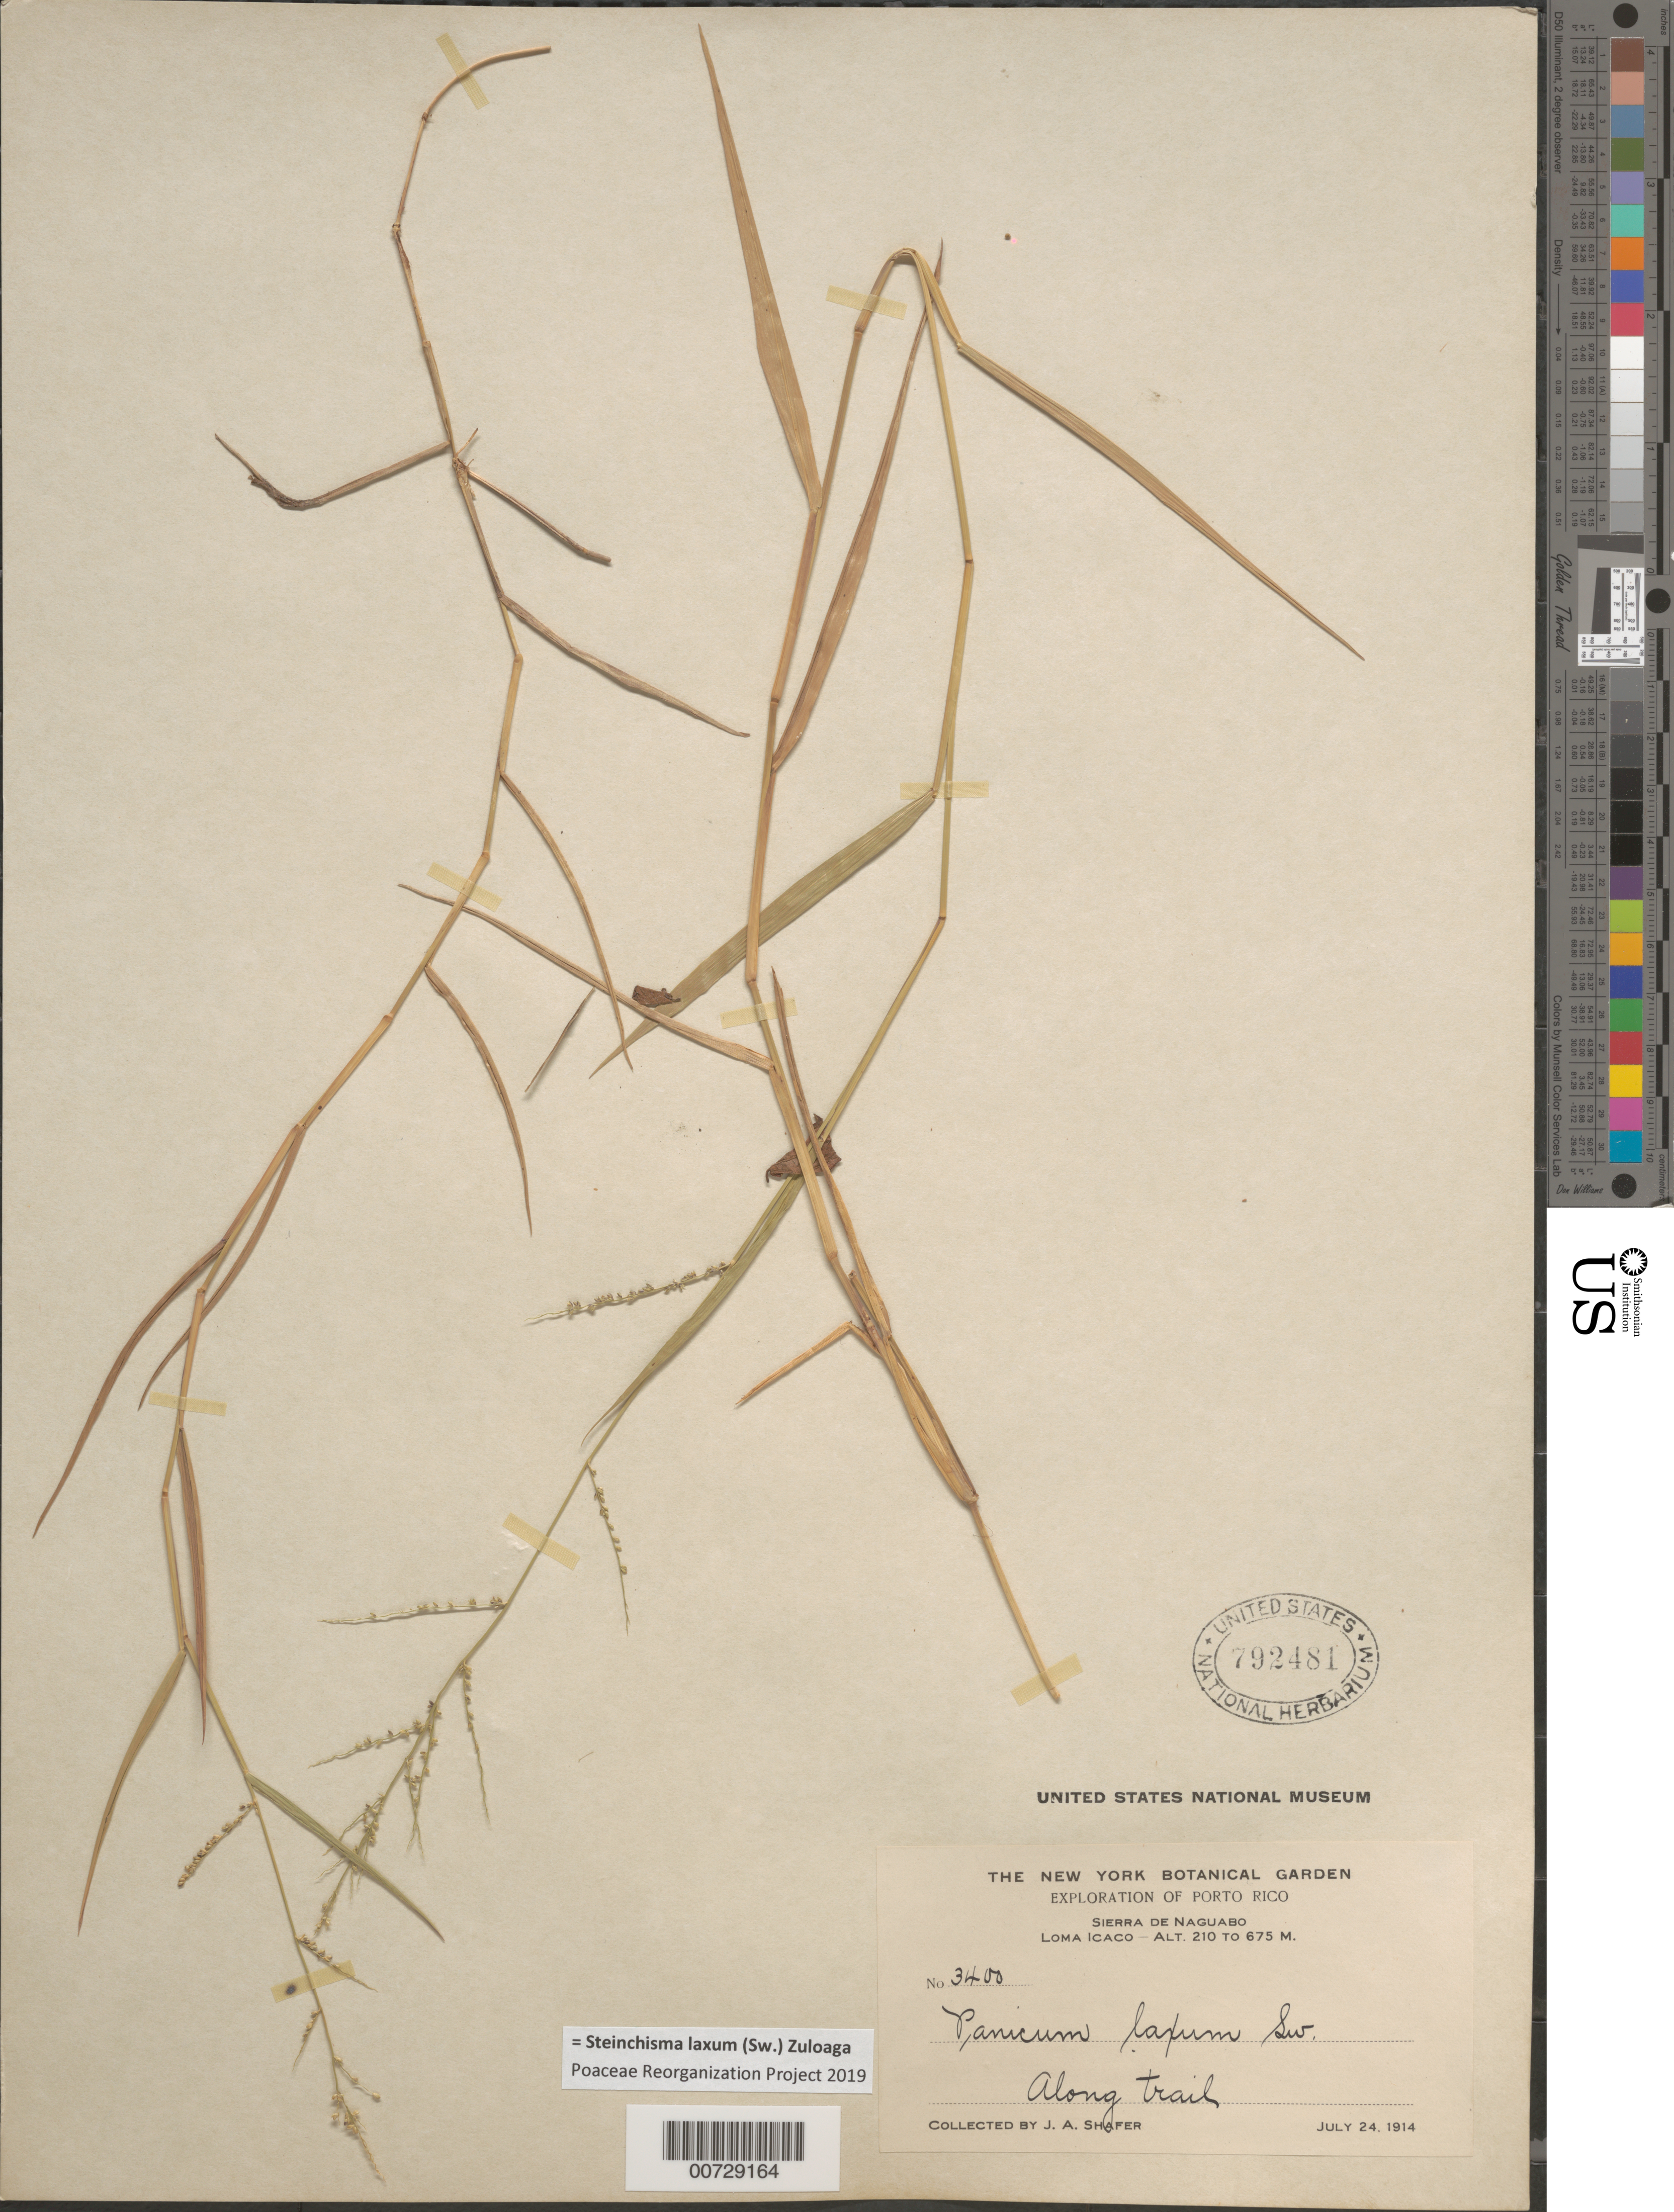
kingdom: Plantae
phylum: Tracheophyta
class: Liliopsida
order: Poales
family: Poaceae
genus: Steinchisma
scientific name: Steinchisma laxum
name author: (Sw.) Zuloaga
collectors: J. A. Shafer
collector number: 3400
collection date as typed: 24 Jul 1914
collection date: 1914-07-24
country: Puerto Rico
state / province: Naguabo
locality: Sierra de Naguabo, Loma Icaco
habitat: Along trail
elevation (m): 210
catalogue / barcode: US 792481